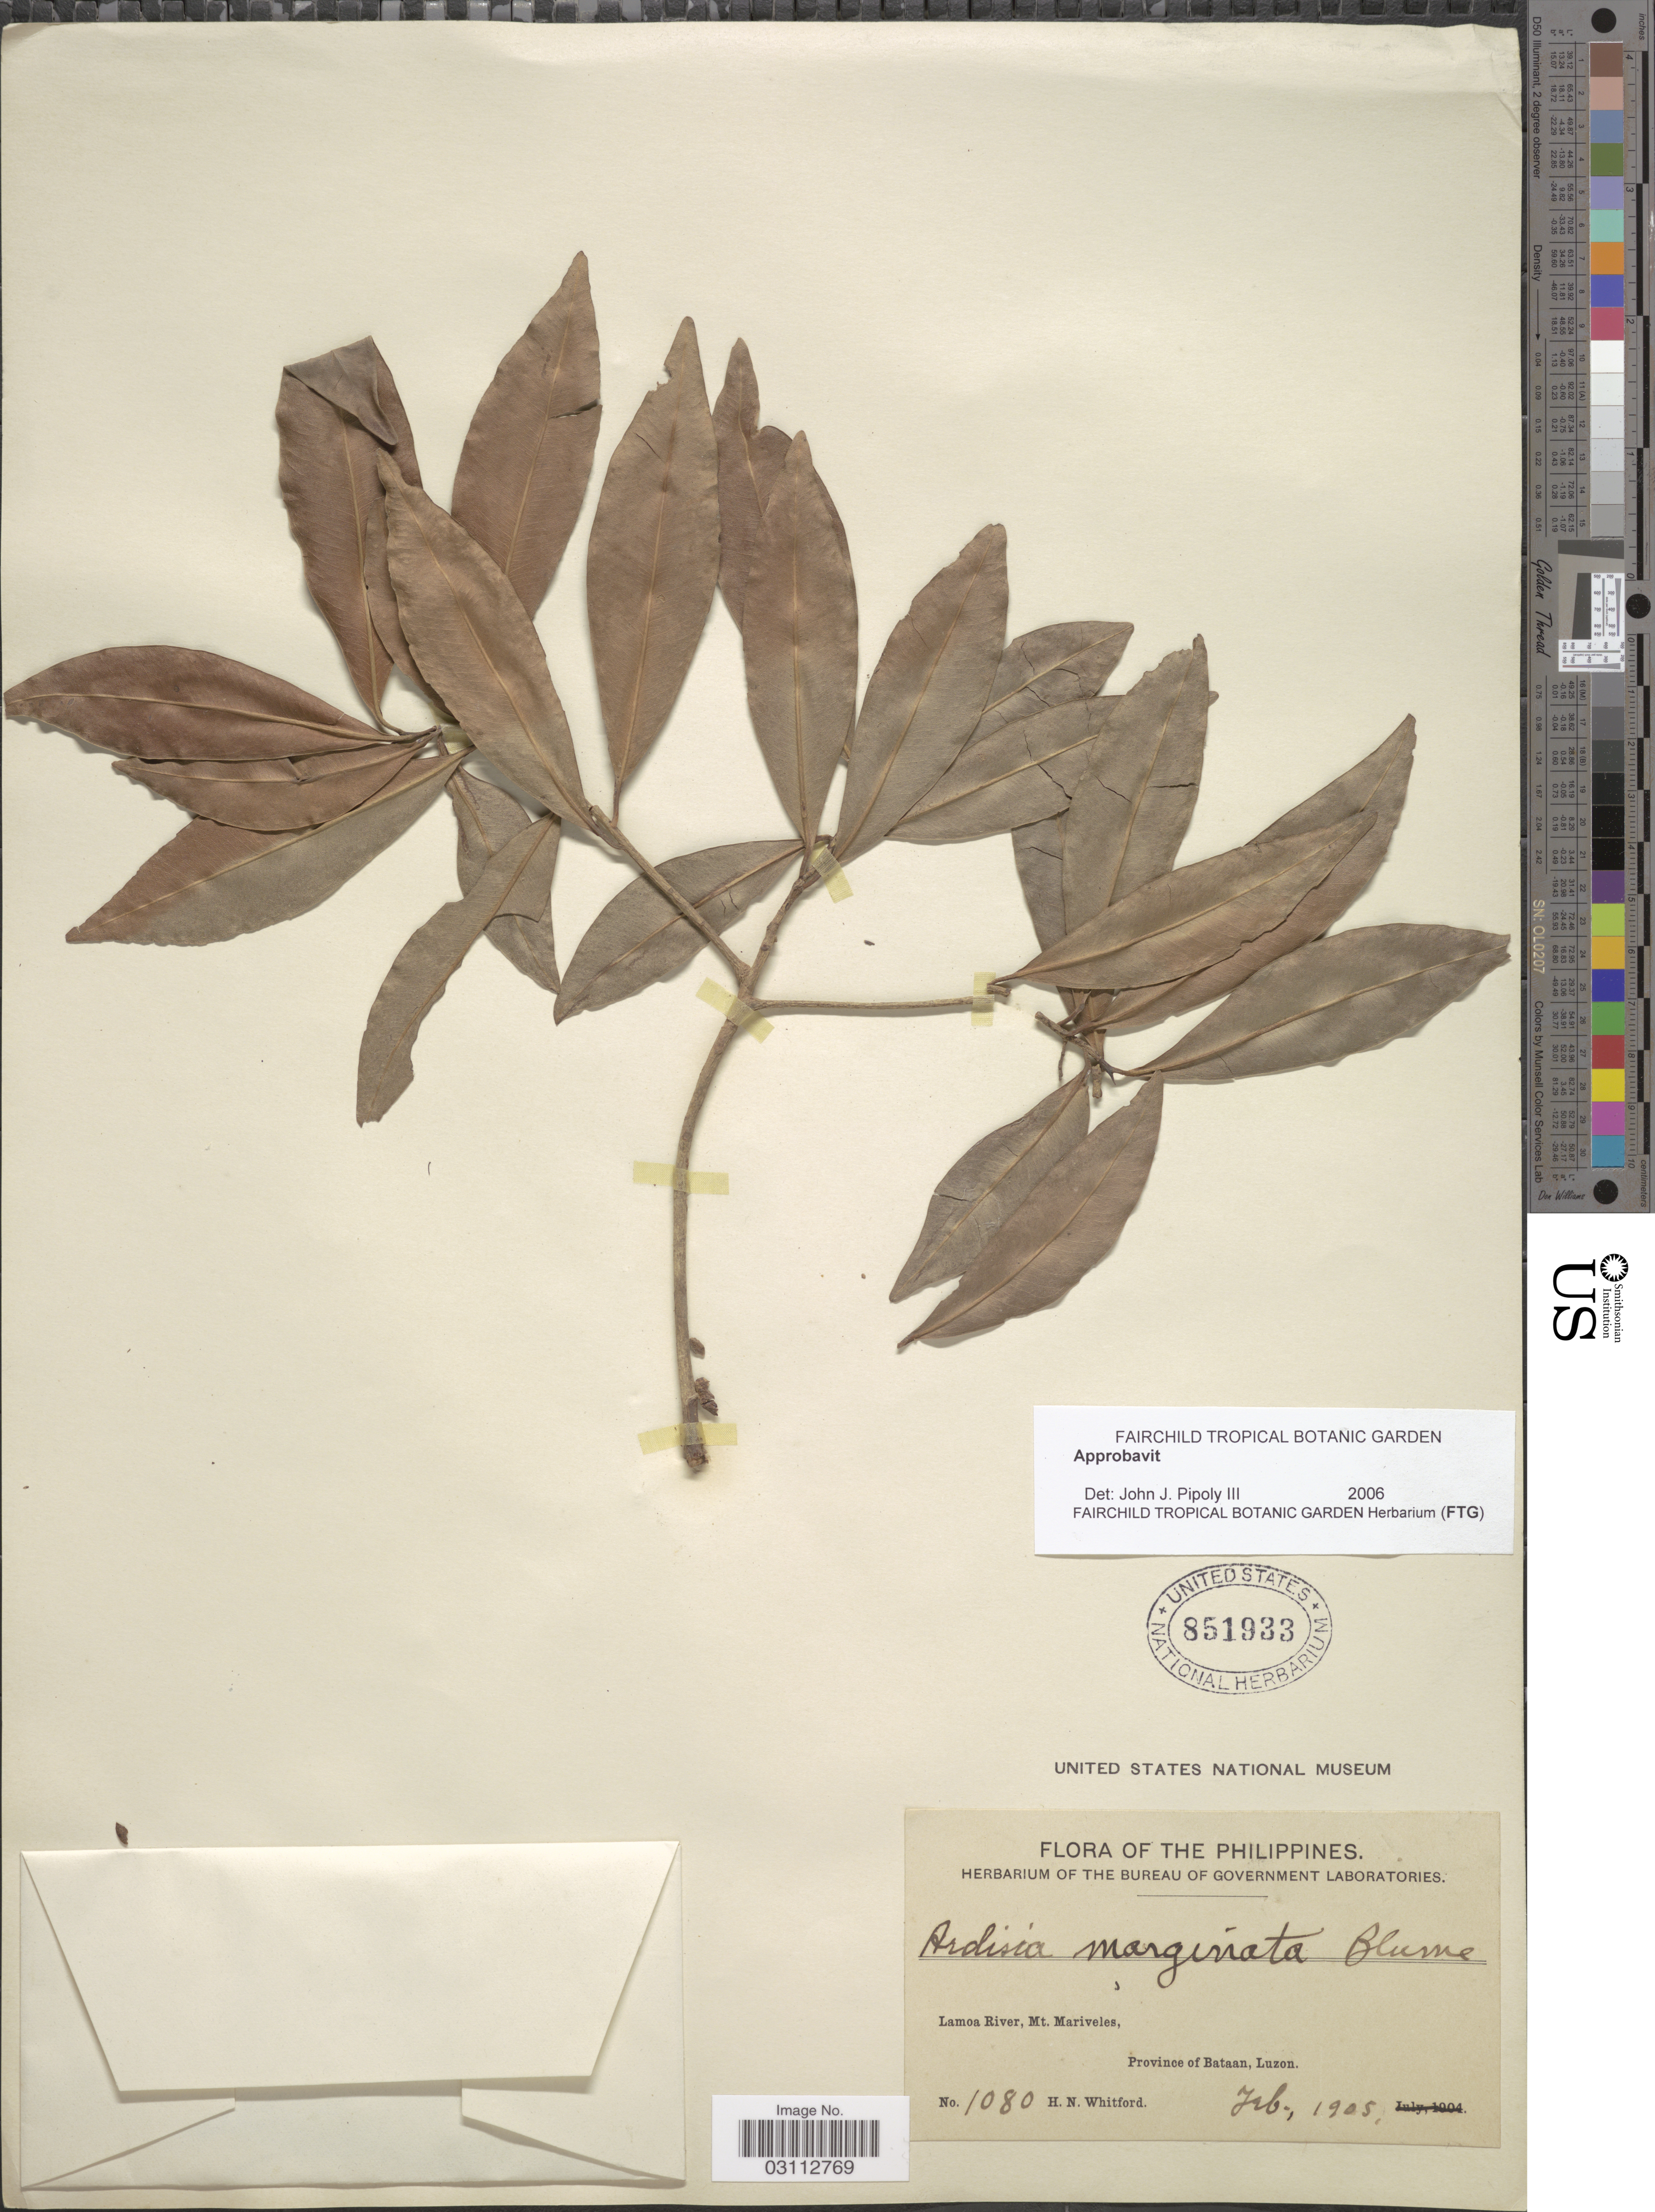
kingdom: Plantae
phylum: Tracheophyta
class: Magnoliopsida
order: Ericales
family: Primulaceae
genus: Ardisia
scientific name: Ardisia marginata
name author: Blume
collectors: H. N. Whitford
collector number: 1080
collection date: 1905-02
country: Philippines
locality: Lamao River, Mt. Mariveles, Province of Bataan, Luzon.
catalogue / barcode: US 851933